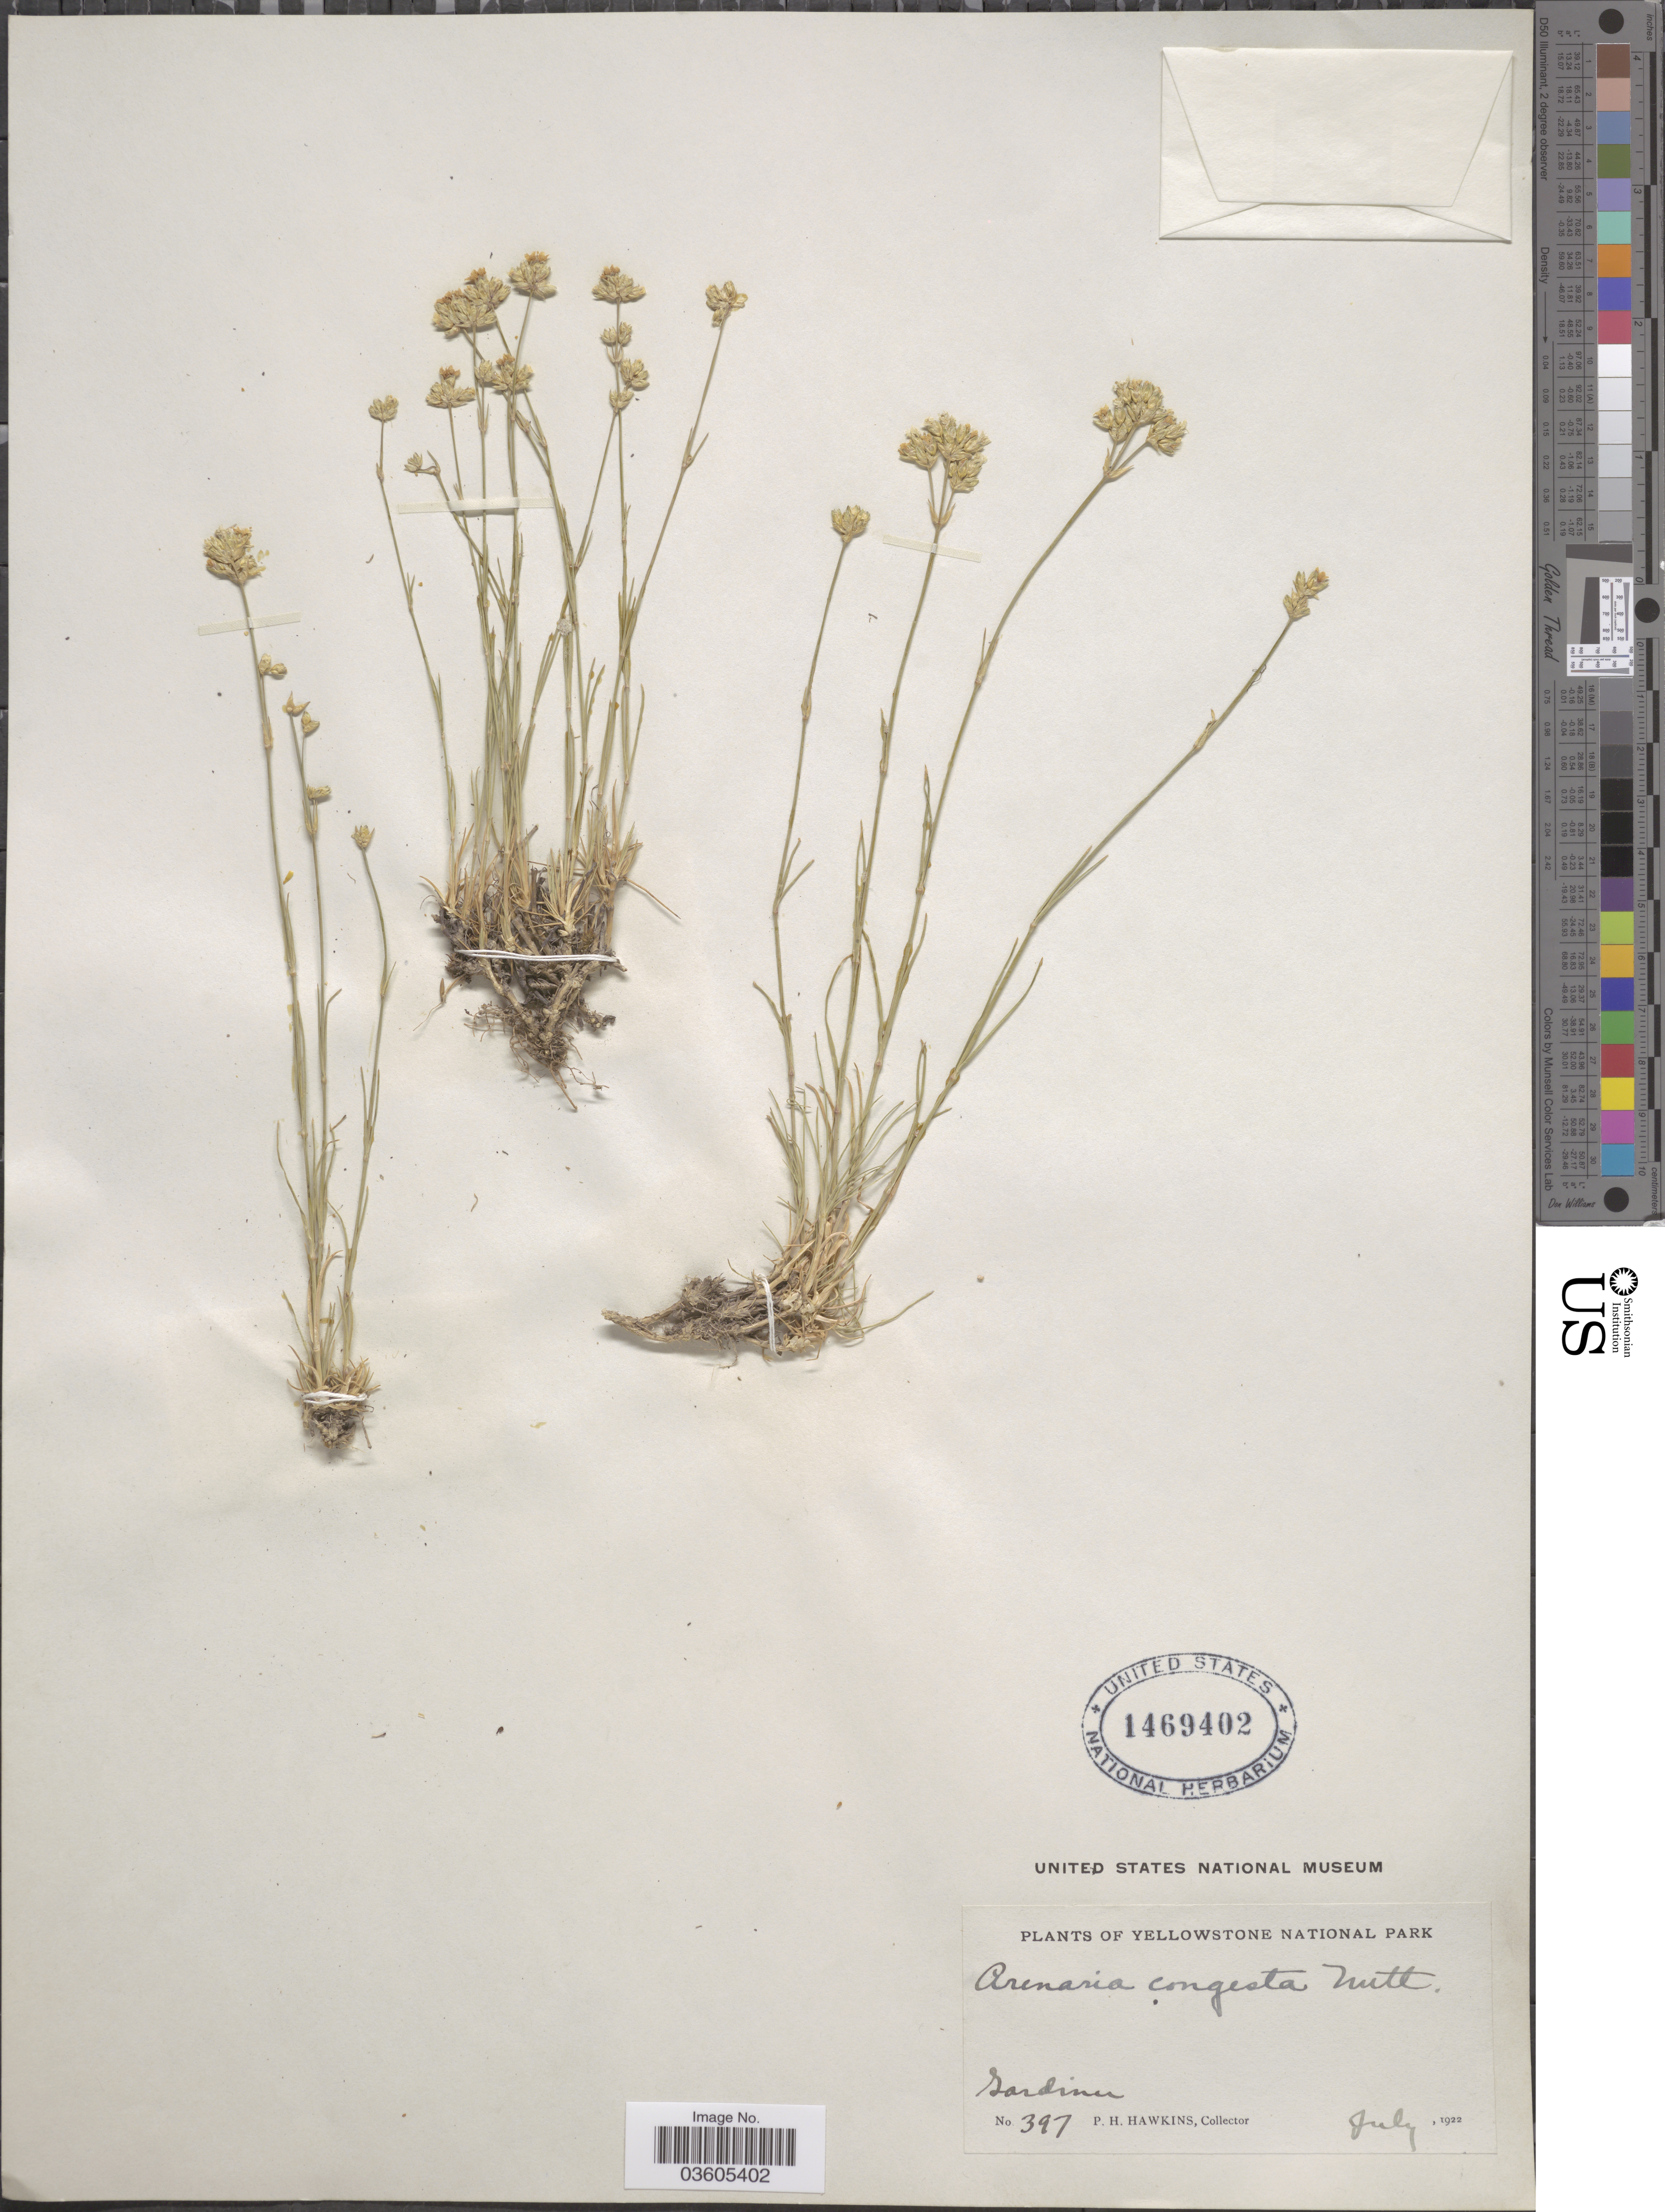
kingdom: Plantae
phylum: Tracheophyta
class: Magnoliopsida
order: Caryophyllales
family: Caryophyllaceae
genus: Eremogone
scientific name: Eremogone congesta var. congesta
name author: (Nutt.) Ikonn.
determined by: Strong, Mark T., (BOT), Smithsonian Institution - National Museum of Natural History (UNITED STATES)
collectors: P. Hawkins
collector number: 397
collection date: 1922-07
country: United States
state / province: Montana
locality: Yellowstone National Park. Gardiner.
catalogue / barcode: US 1469402